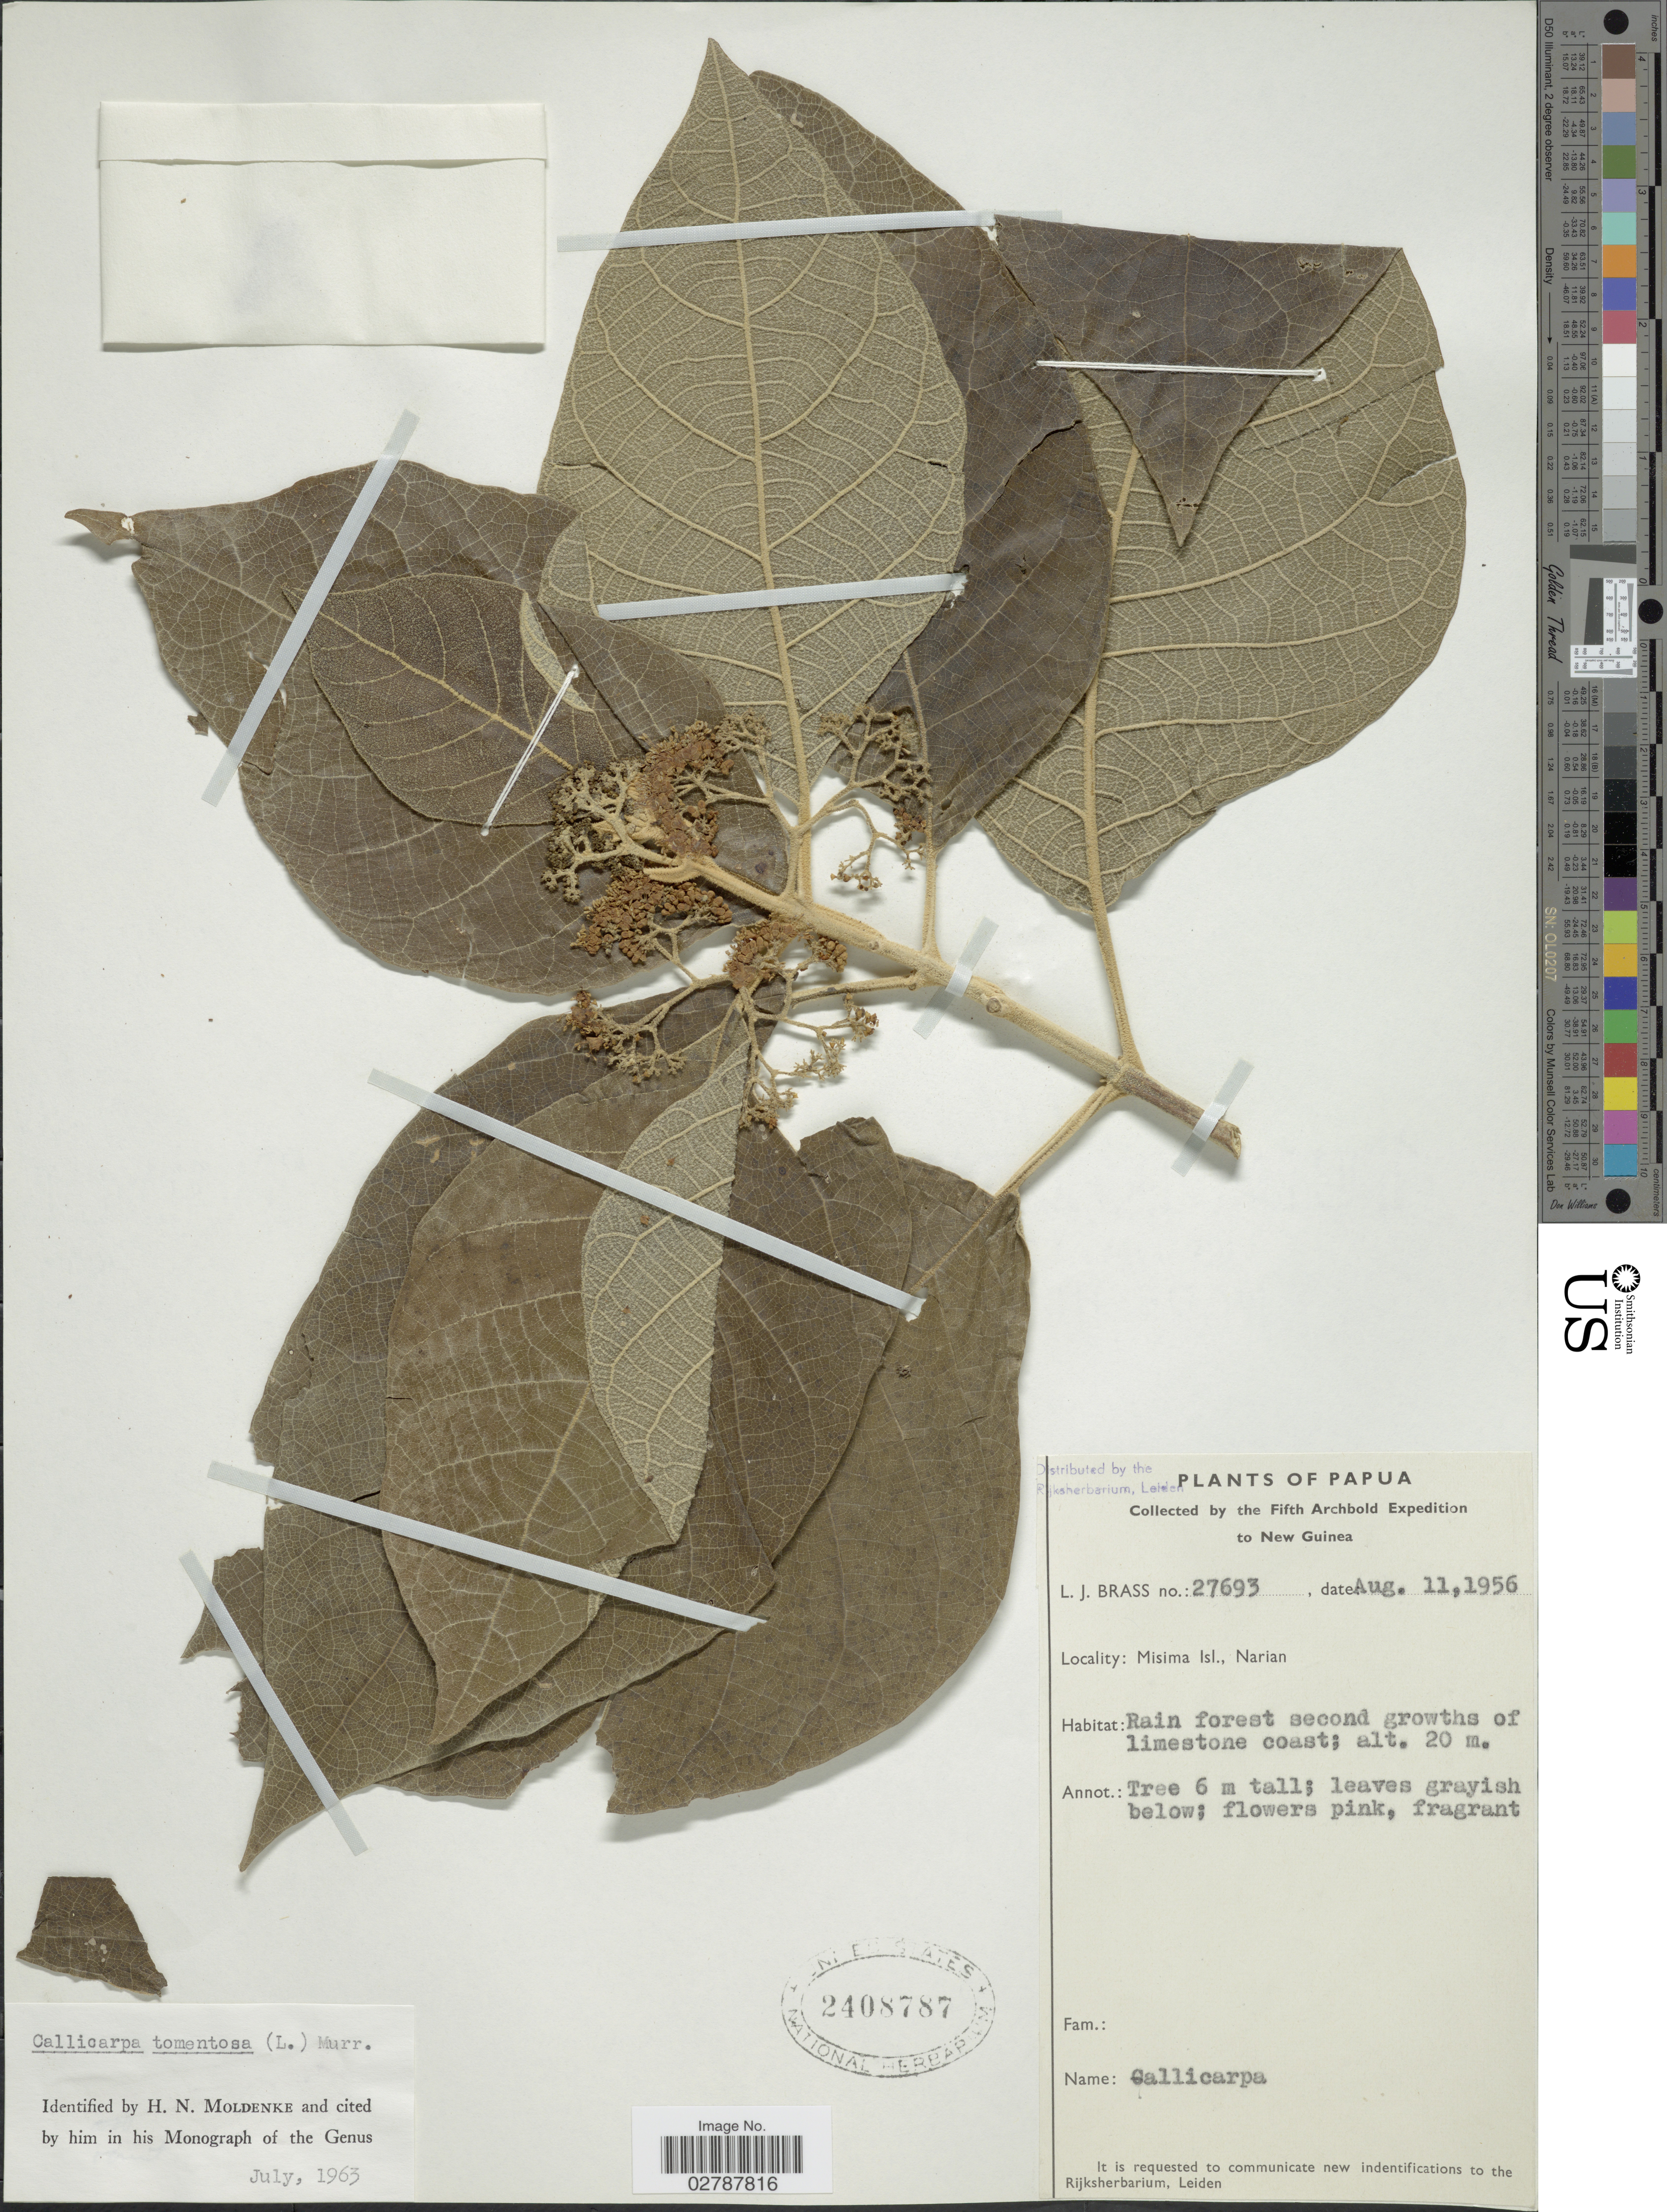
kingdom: Plantae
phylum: Tracheophyta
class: Magnoliopsida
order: Lamiales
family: Lamiaceae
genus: Callicarpa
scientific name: Callicarpa tomentosa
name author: (L.) L.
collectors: L. J. Brass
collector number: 27693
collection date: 1956-08-11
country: Papua New Guinea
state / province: Milne Bay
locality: Papua. New Guinea. Misima Isl., Narian.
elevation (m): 20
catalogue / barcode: US 2408787